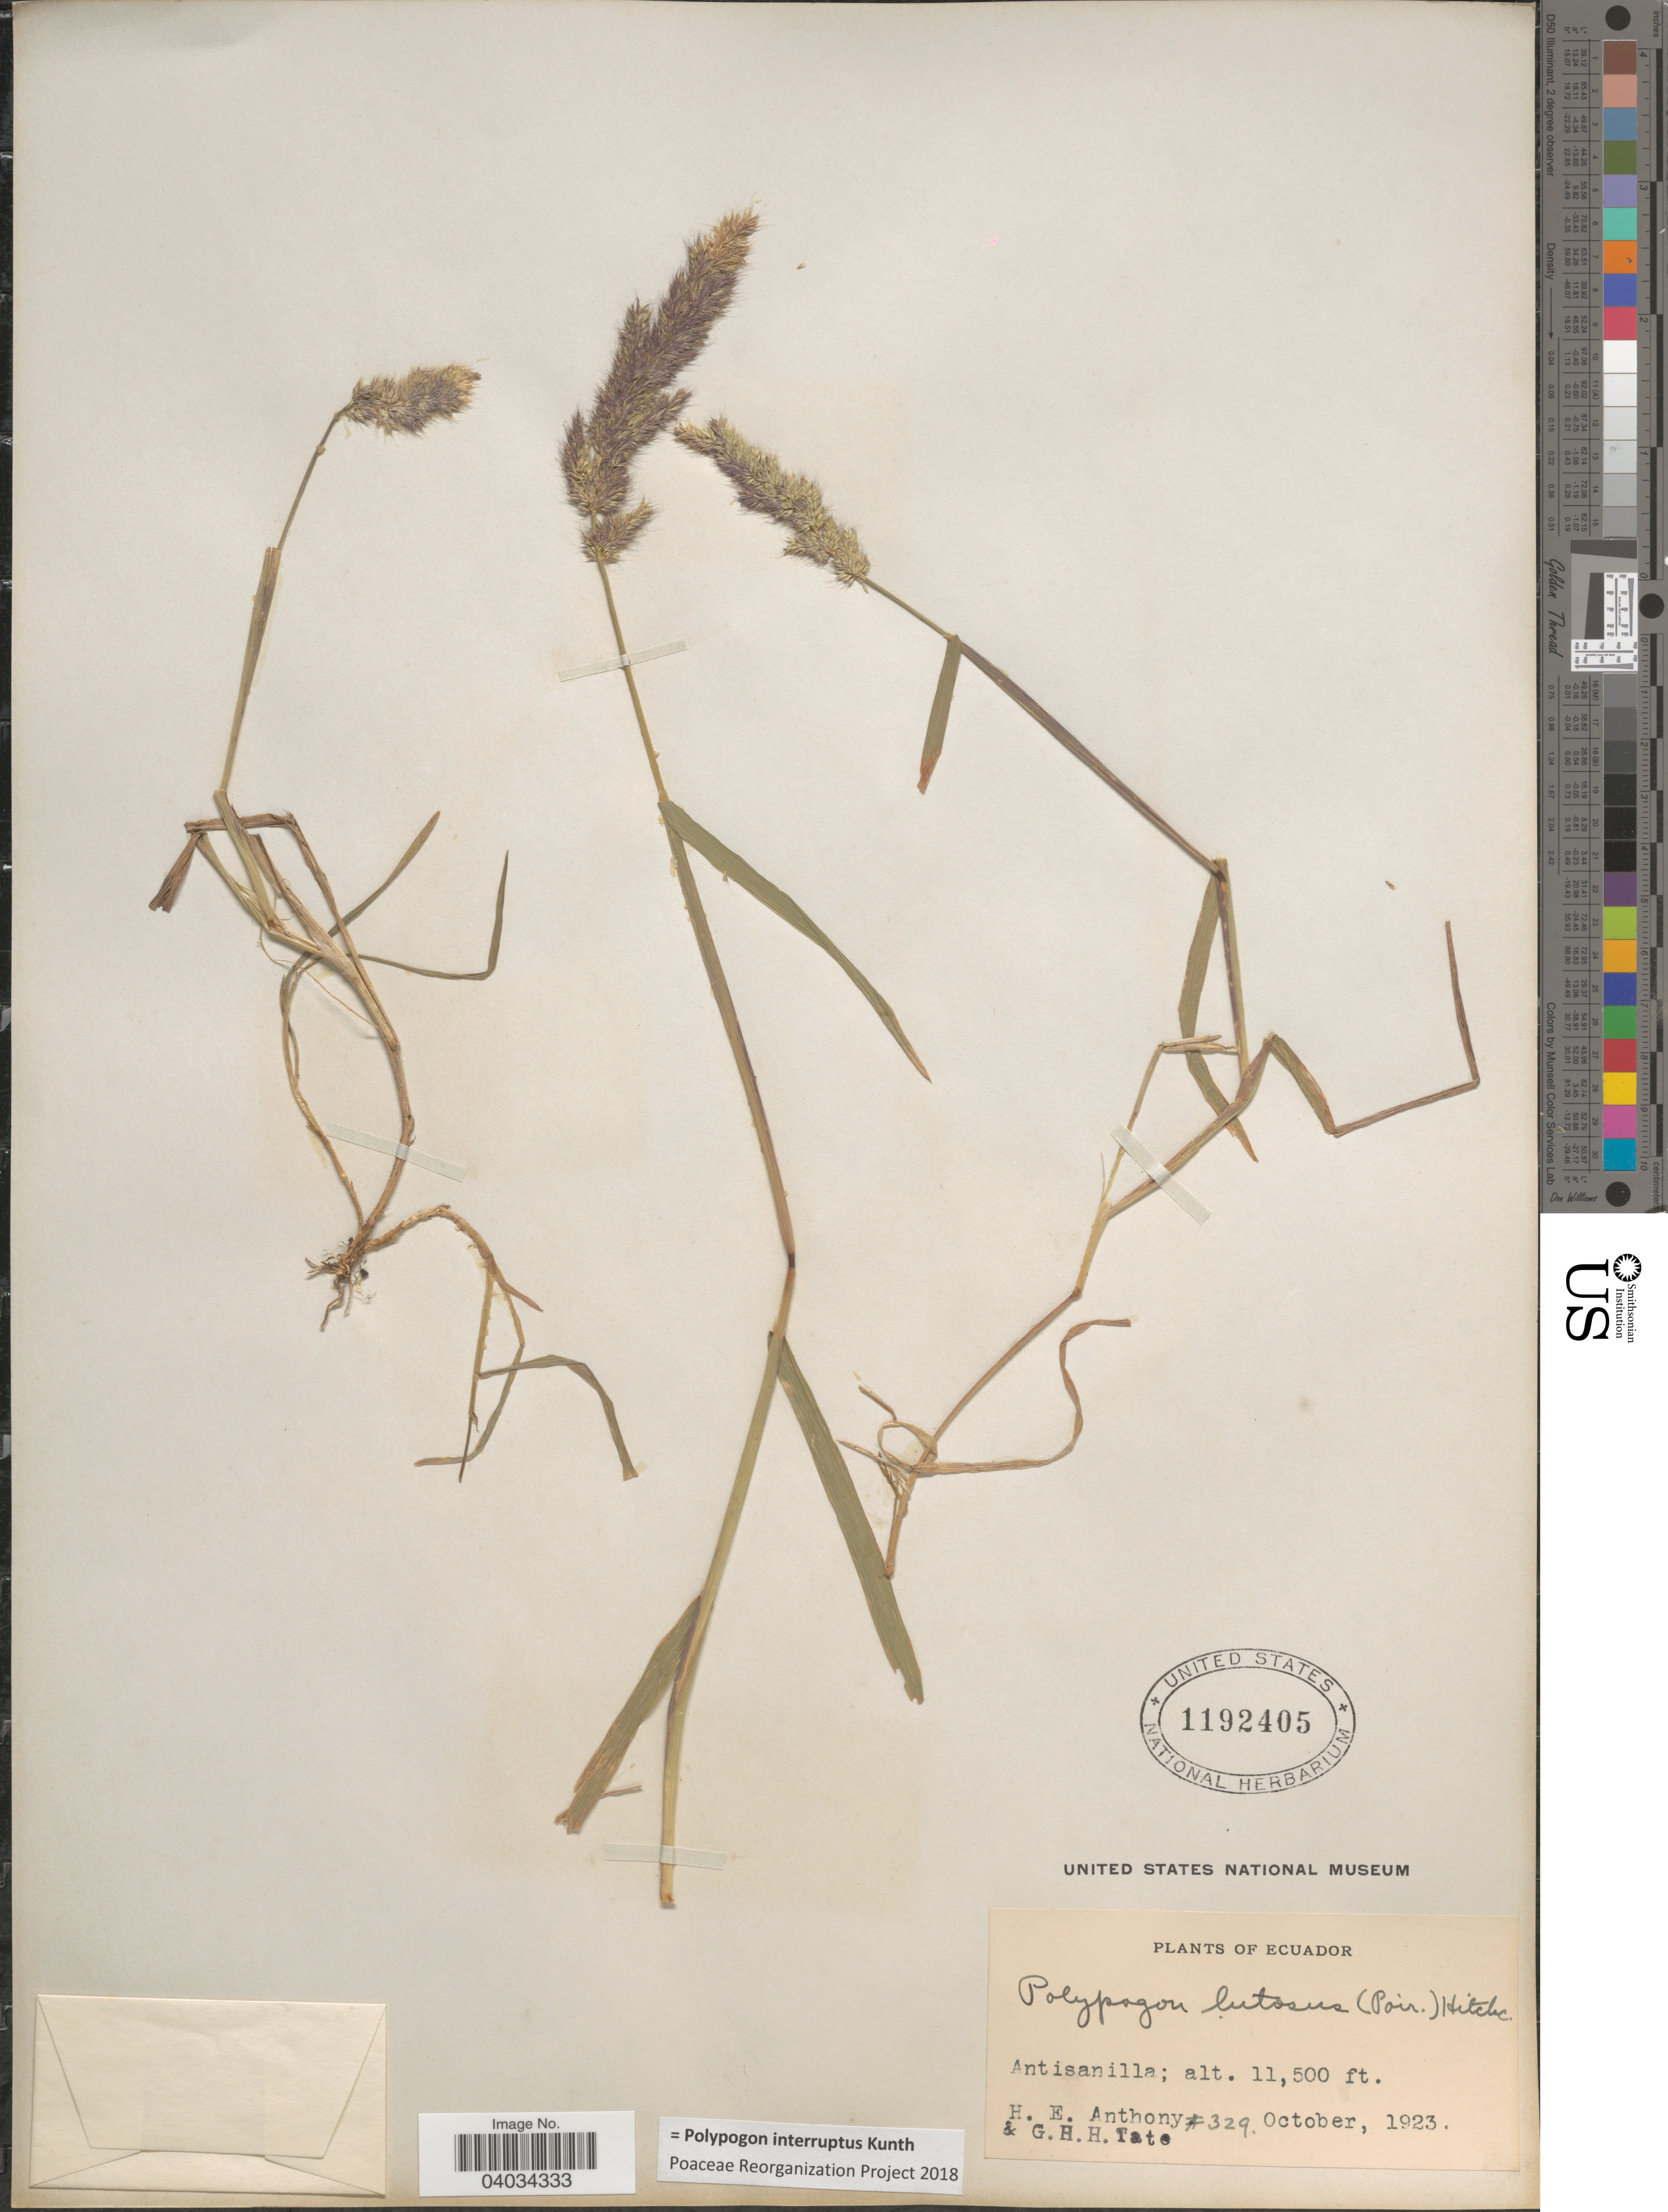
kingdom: Plantae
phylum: Tracheophyta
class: Liliopsida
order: Poales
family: Poaceae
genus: Polypogon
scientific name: Polypogon interruptus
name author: Kunth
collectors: H. E. Anthony & G. H. H.Tate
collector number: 329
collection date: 1923-10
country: Ecuador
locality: Antisanilla.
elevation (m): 3505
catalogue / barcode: US 1192405